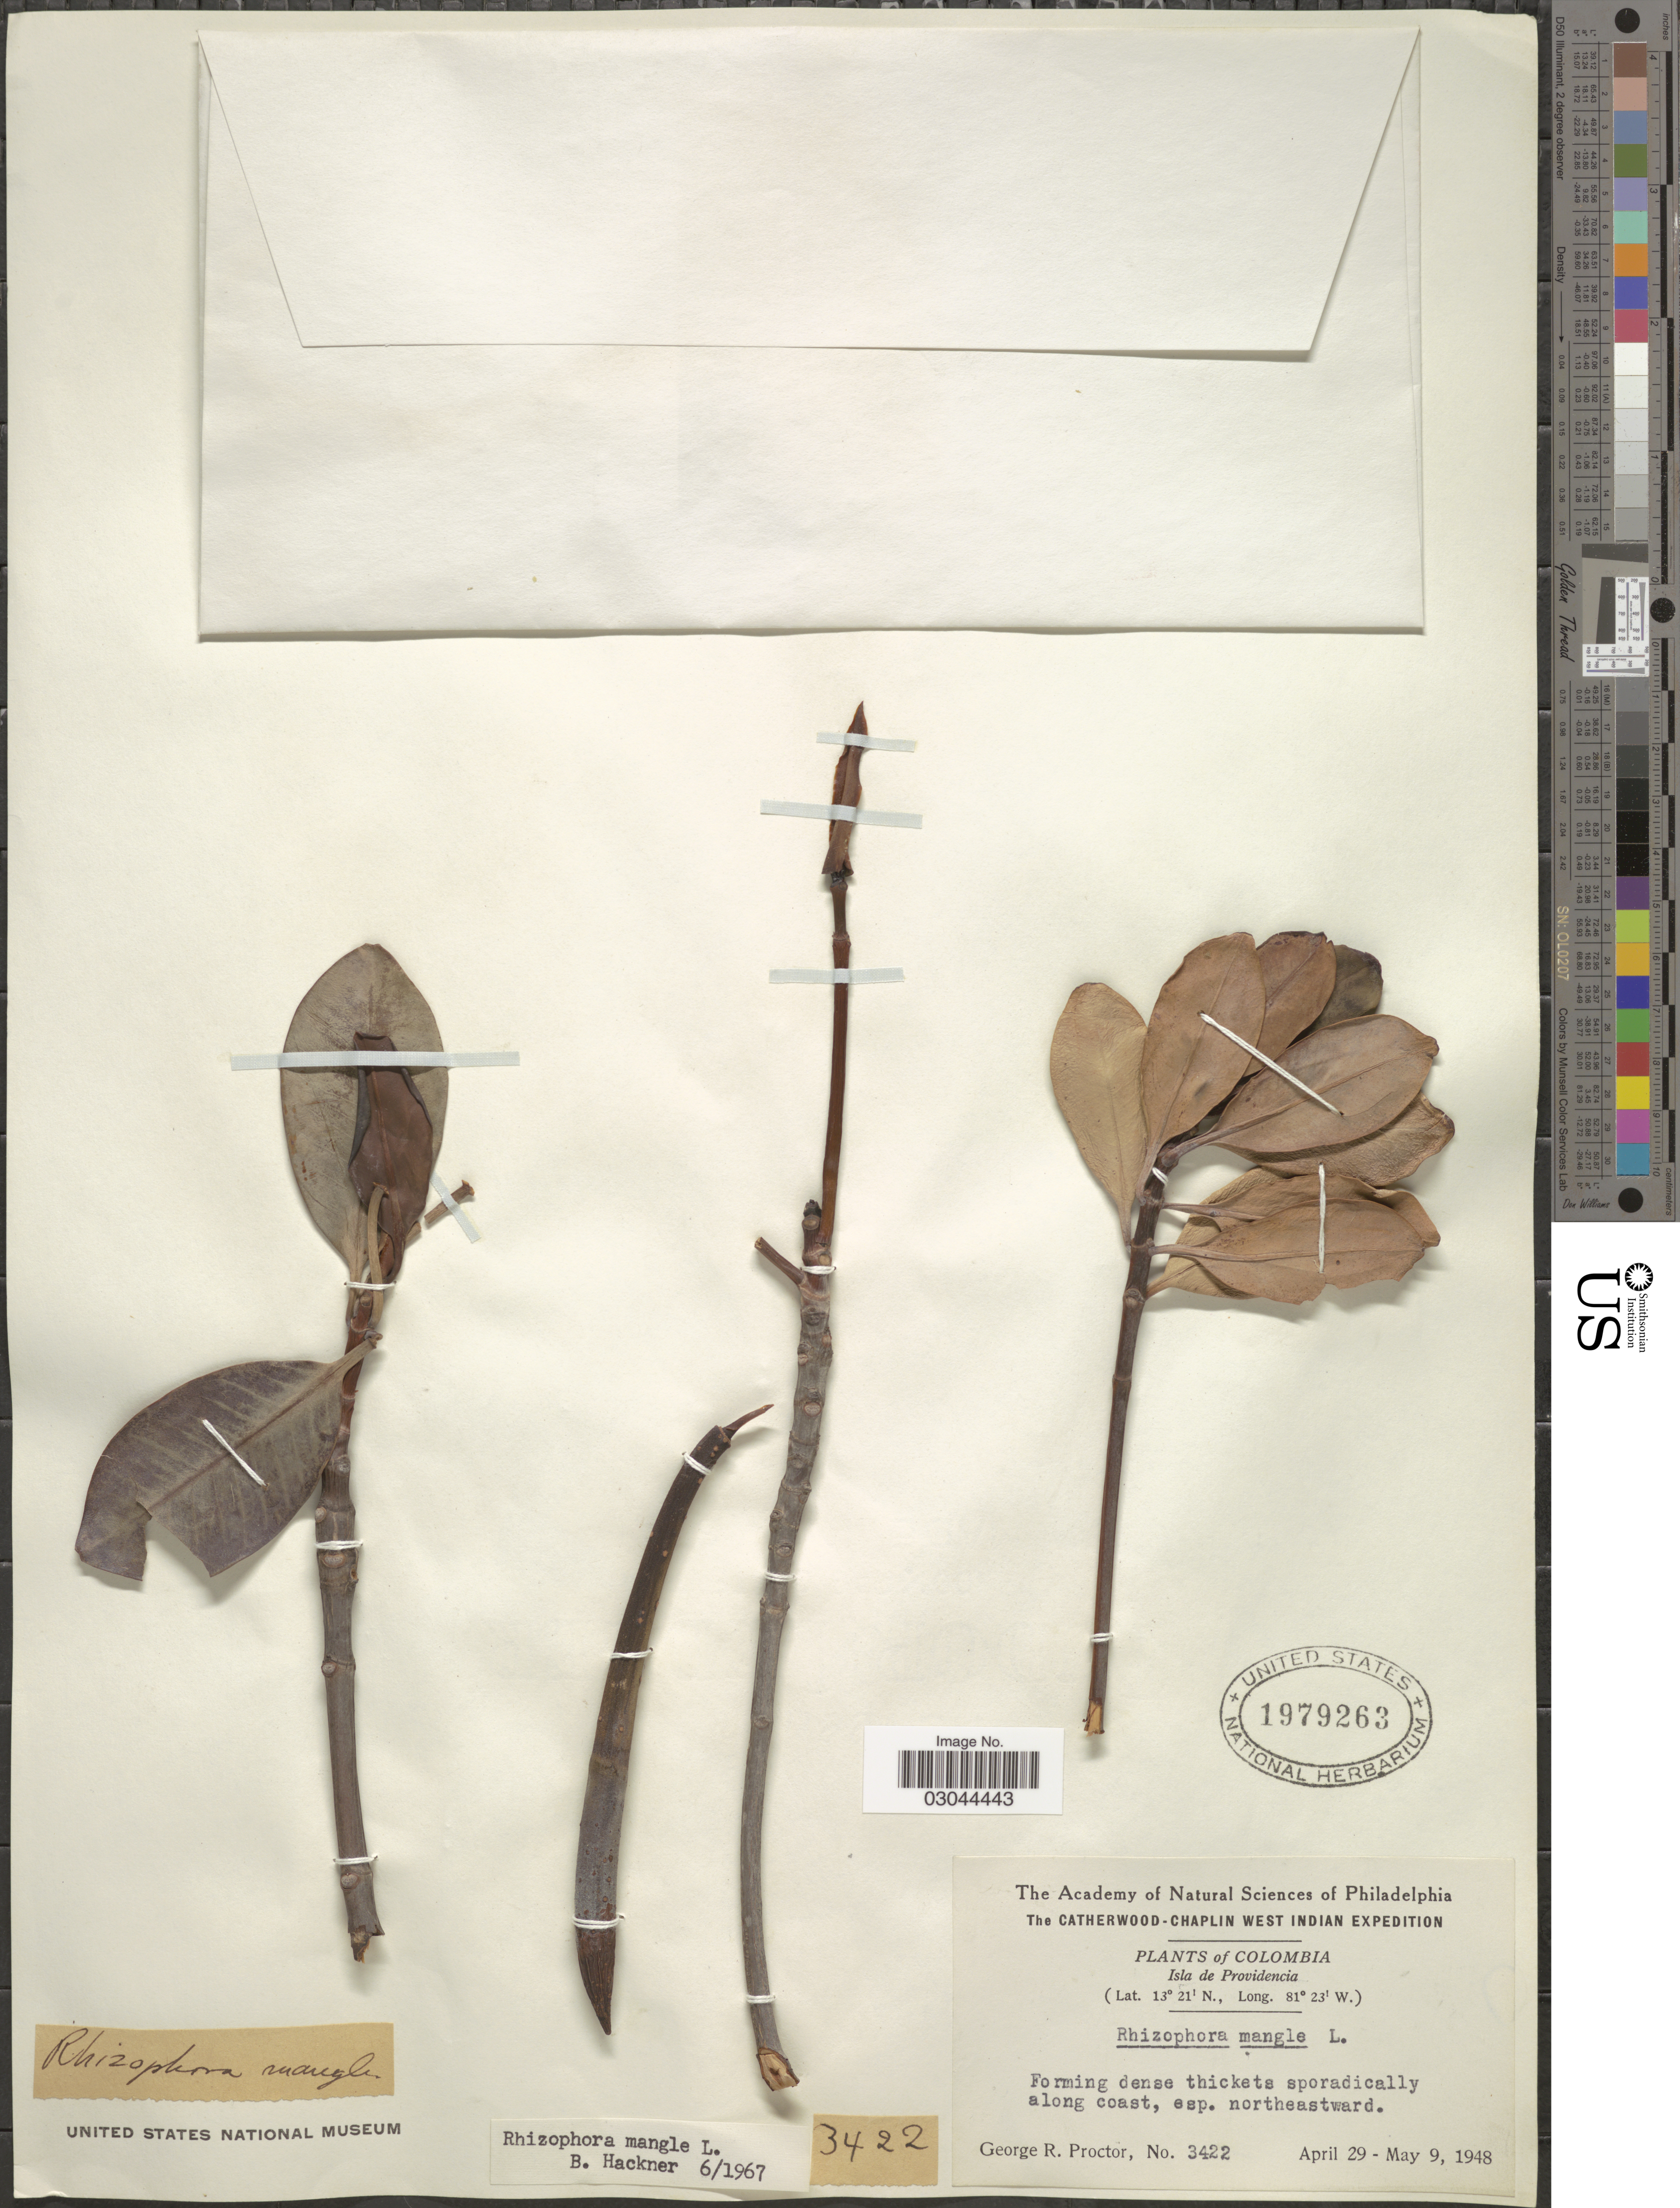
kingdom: Plantae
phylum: Tracheophyta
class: Magnoliopsida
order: Malpighiales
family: Rhizophoraceae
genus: Rhizophora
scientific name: Rhizophora mangle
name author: L.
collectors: G. Proctor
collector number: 3422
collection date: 1948-04-29/1948-05-09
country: Colombia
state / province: San Andres y Providencia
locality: Isla de Providencia. Along coast, esp. northeastward.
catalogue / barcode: US 1979263